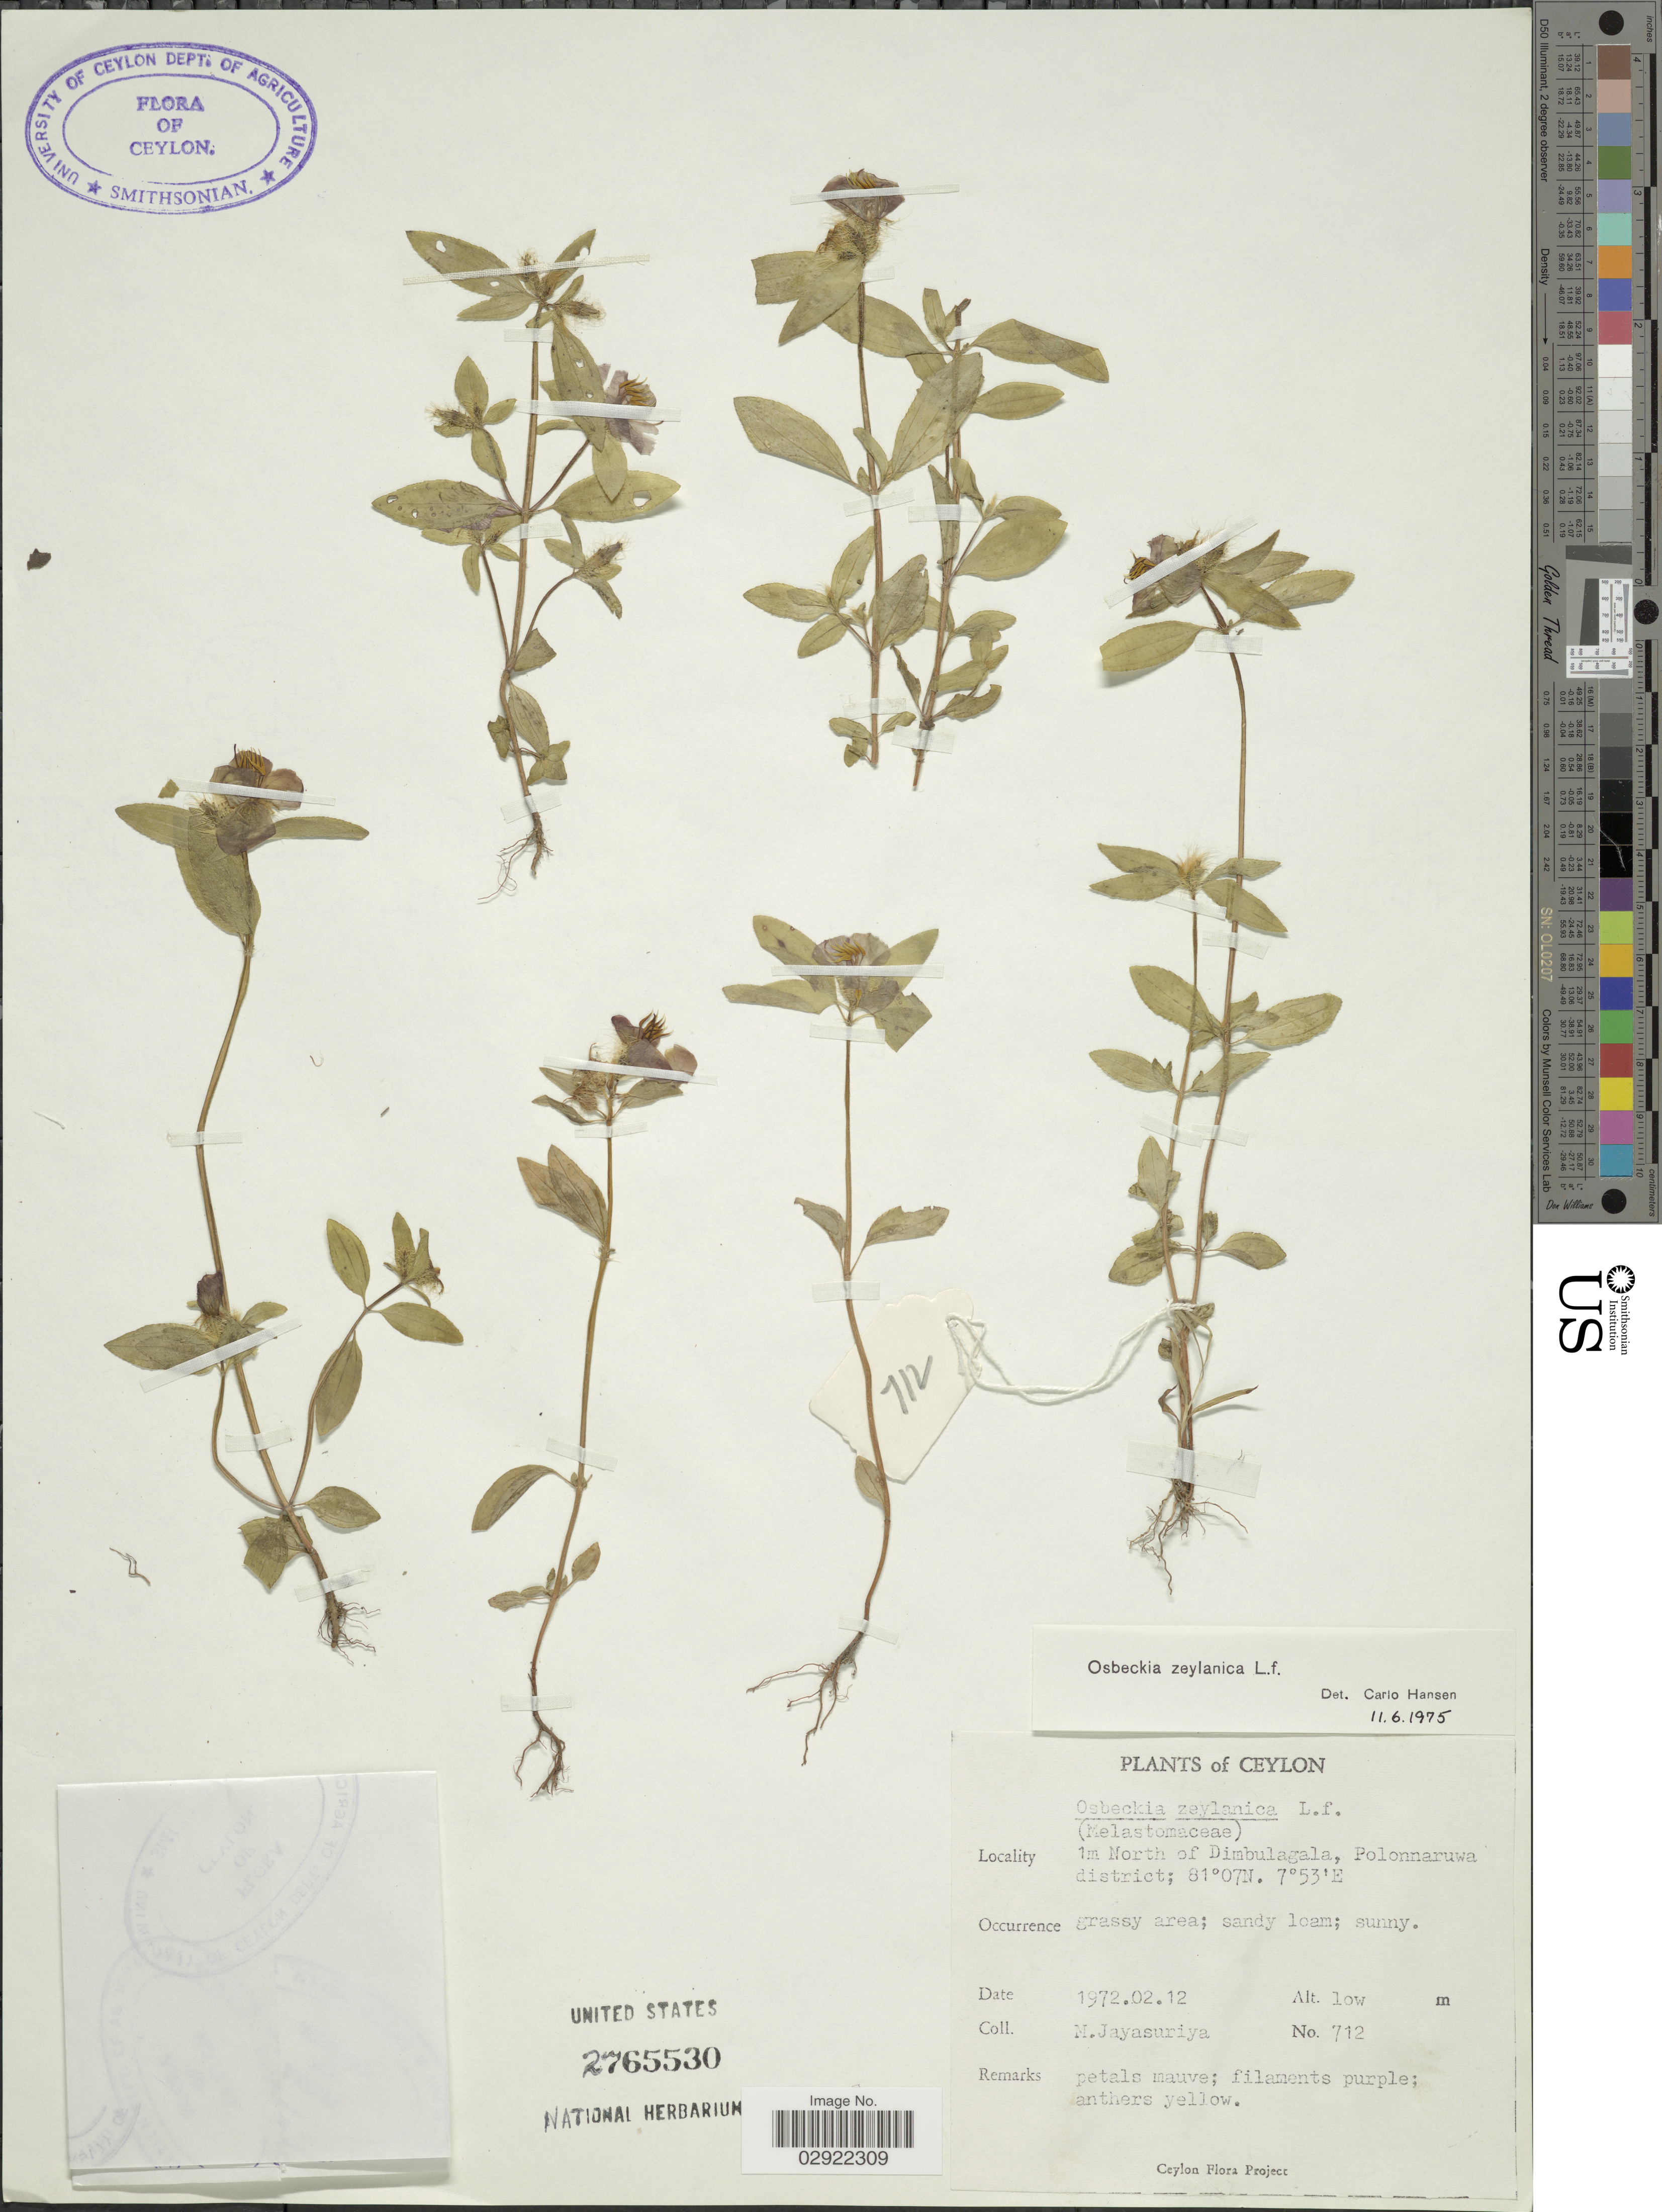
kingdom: Plantae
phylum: Tracheophyta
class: Magnoliopsida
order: Myrtales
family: Melastomataceae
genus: Osbeckia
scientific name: Osbeckia zeylanica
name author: Steud. ex Naudin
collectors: M. Jayasuriya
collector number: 712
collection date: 1972-02-12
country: Sri Lanka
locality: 1m North of Dimbulagala, Polonnaruwa district.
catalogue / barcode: US 2765530